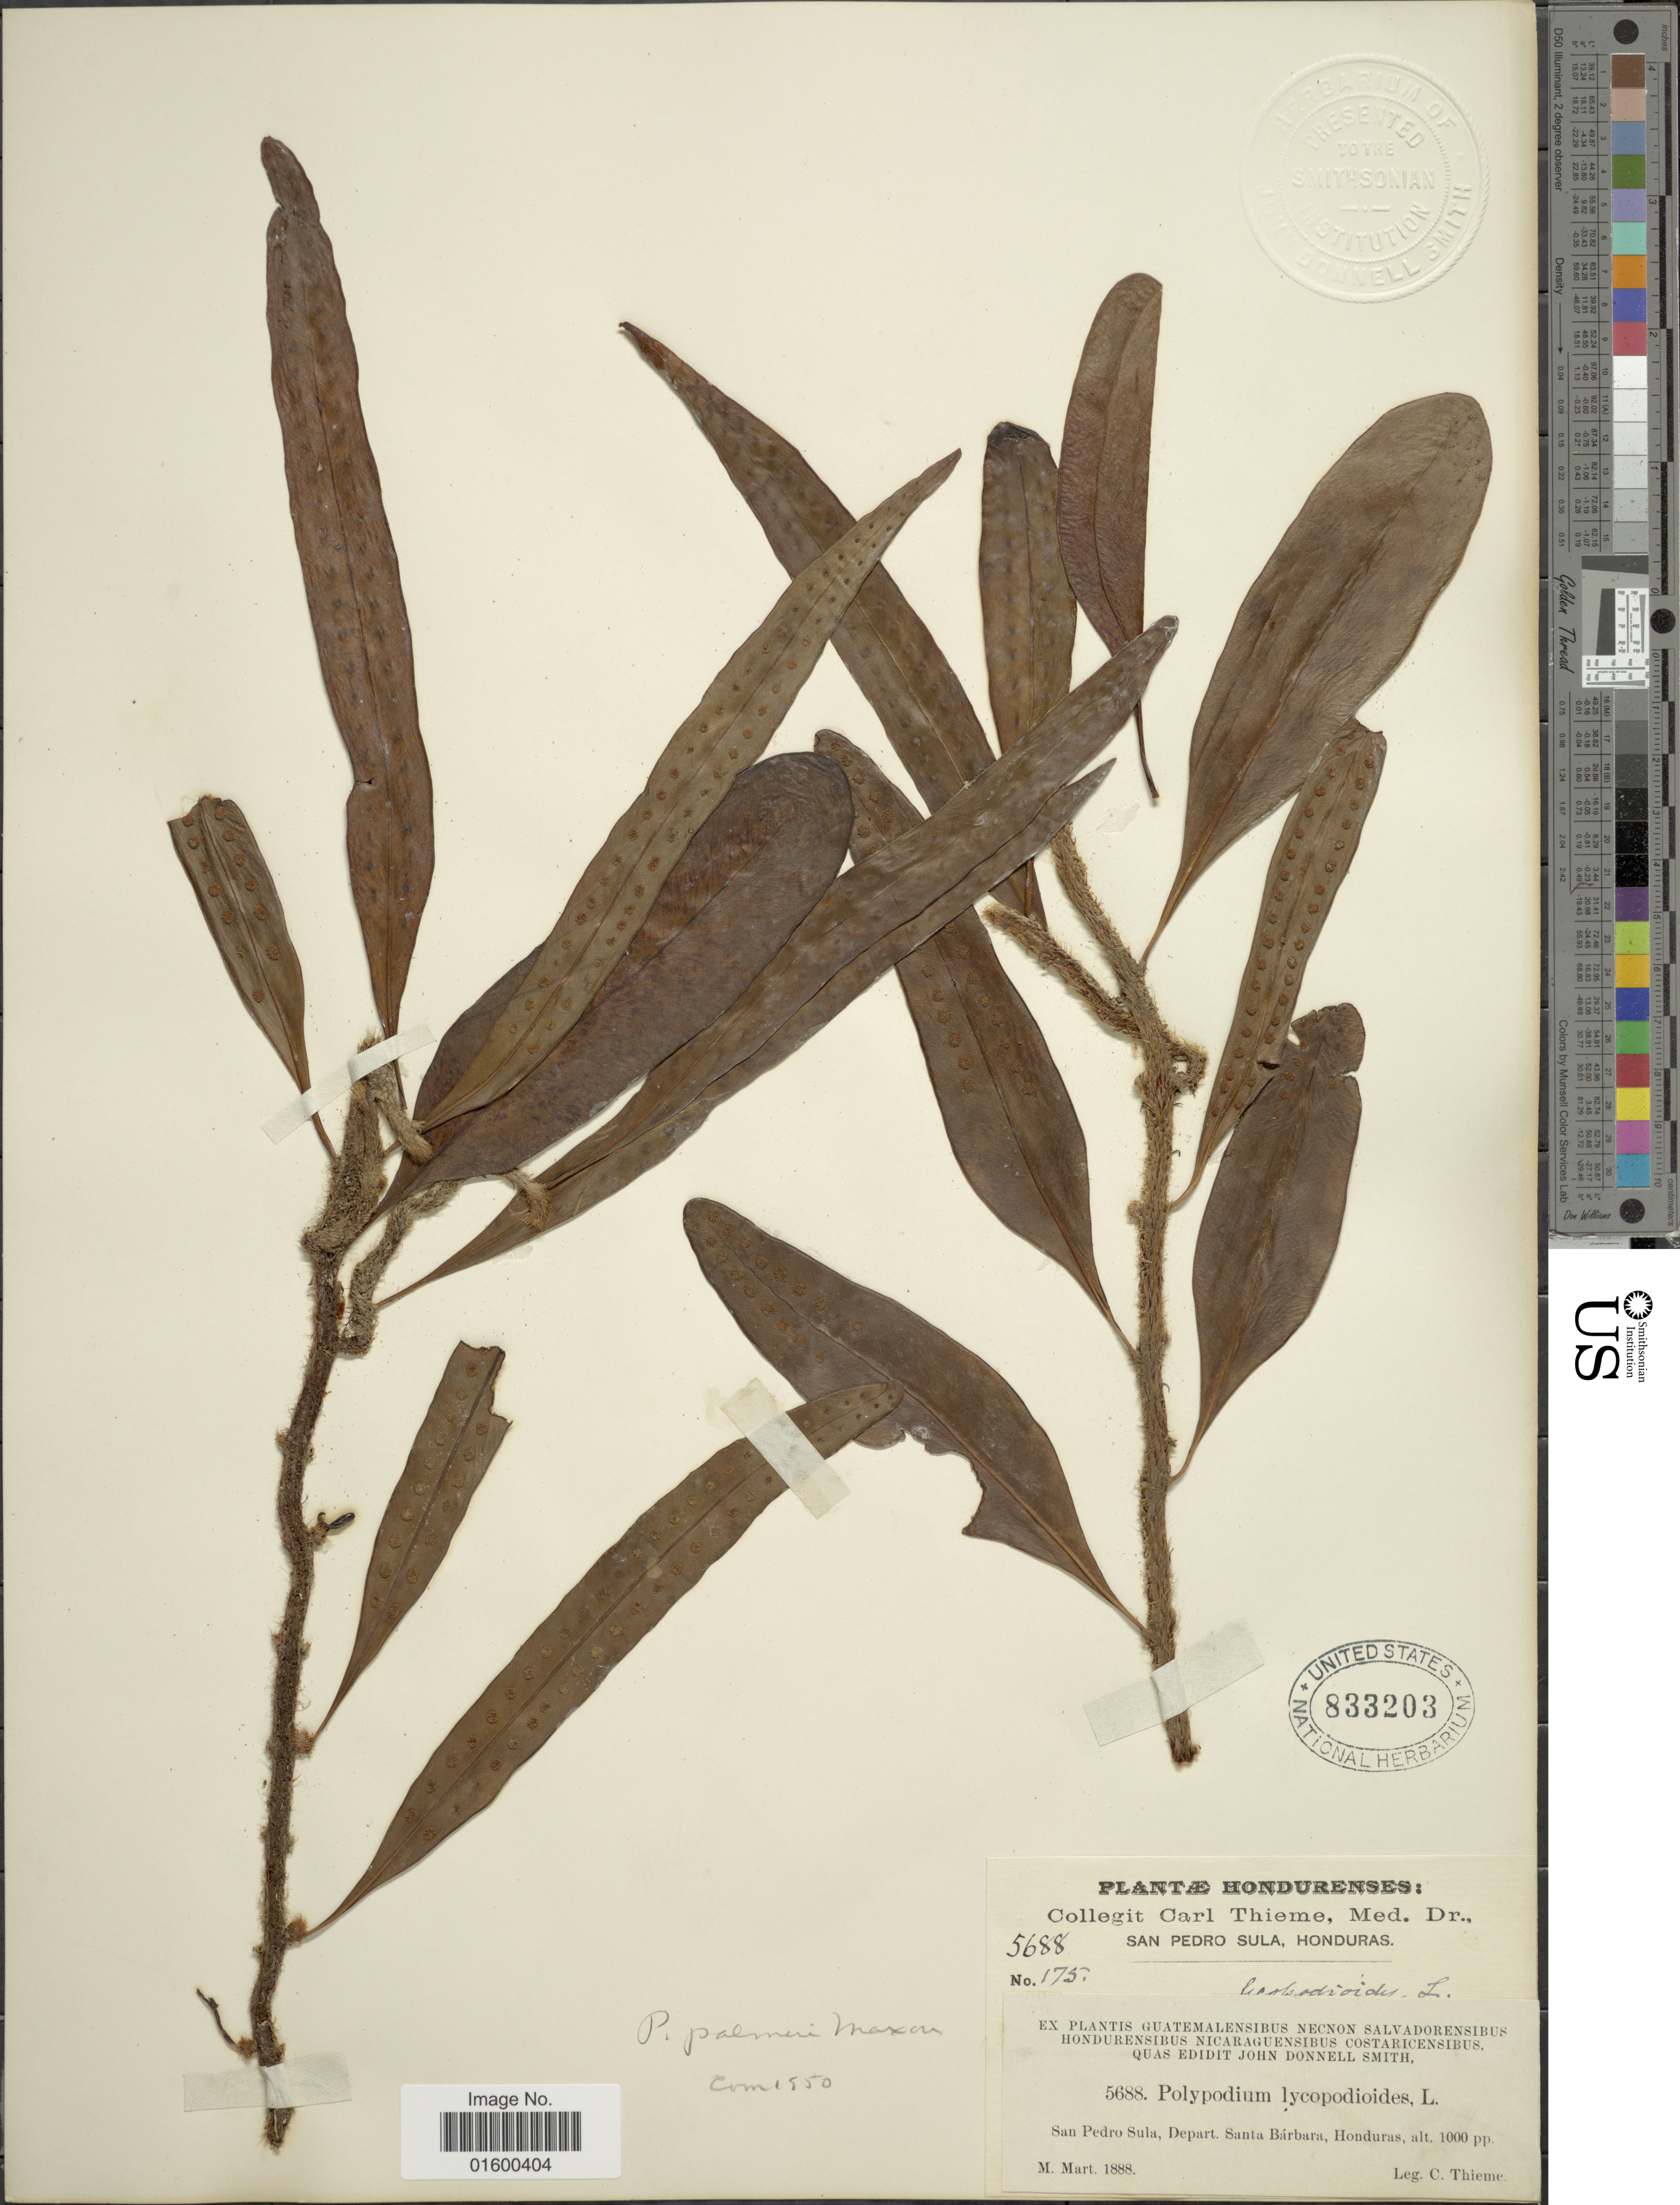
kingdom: Plantae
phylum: Tracheophyta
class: Polypodiopsida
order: Polypodiales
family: Polypodiaceae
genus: Microgramma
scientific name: Microgramma nitida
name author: (J. Sm.) A.R. Sm.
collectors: C. Thieme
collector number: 175/5688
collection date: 1888-03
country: Honduras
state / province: Santa Bárbara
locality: Hondurenses, San Pedro Sula, Depart. Santa Barbara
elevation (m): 305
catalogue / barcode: US 833203